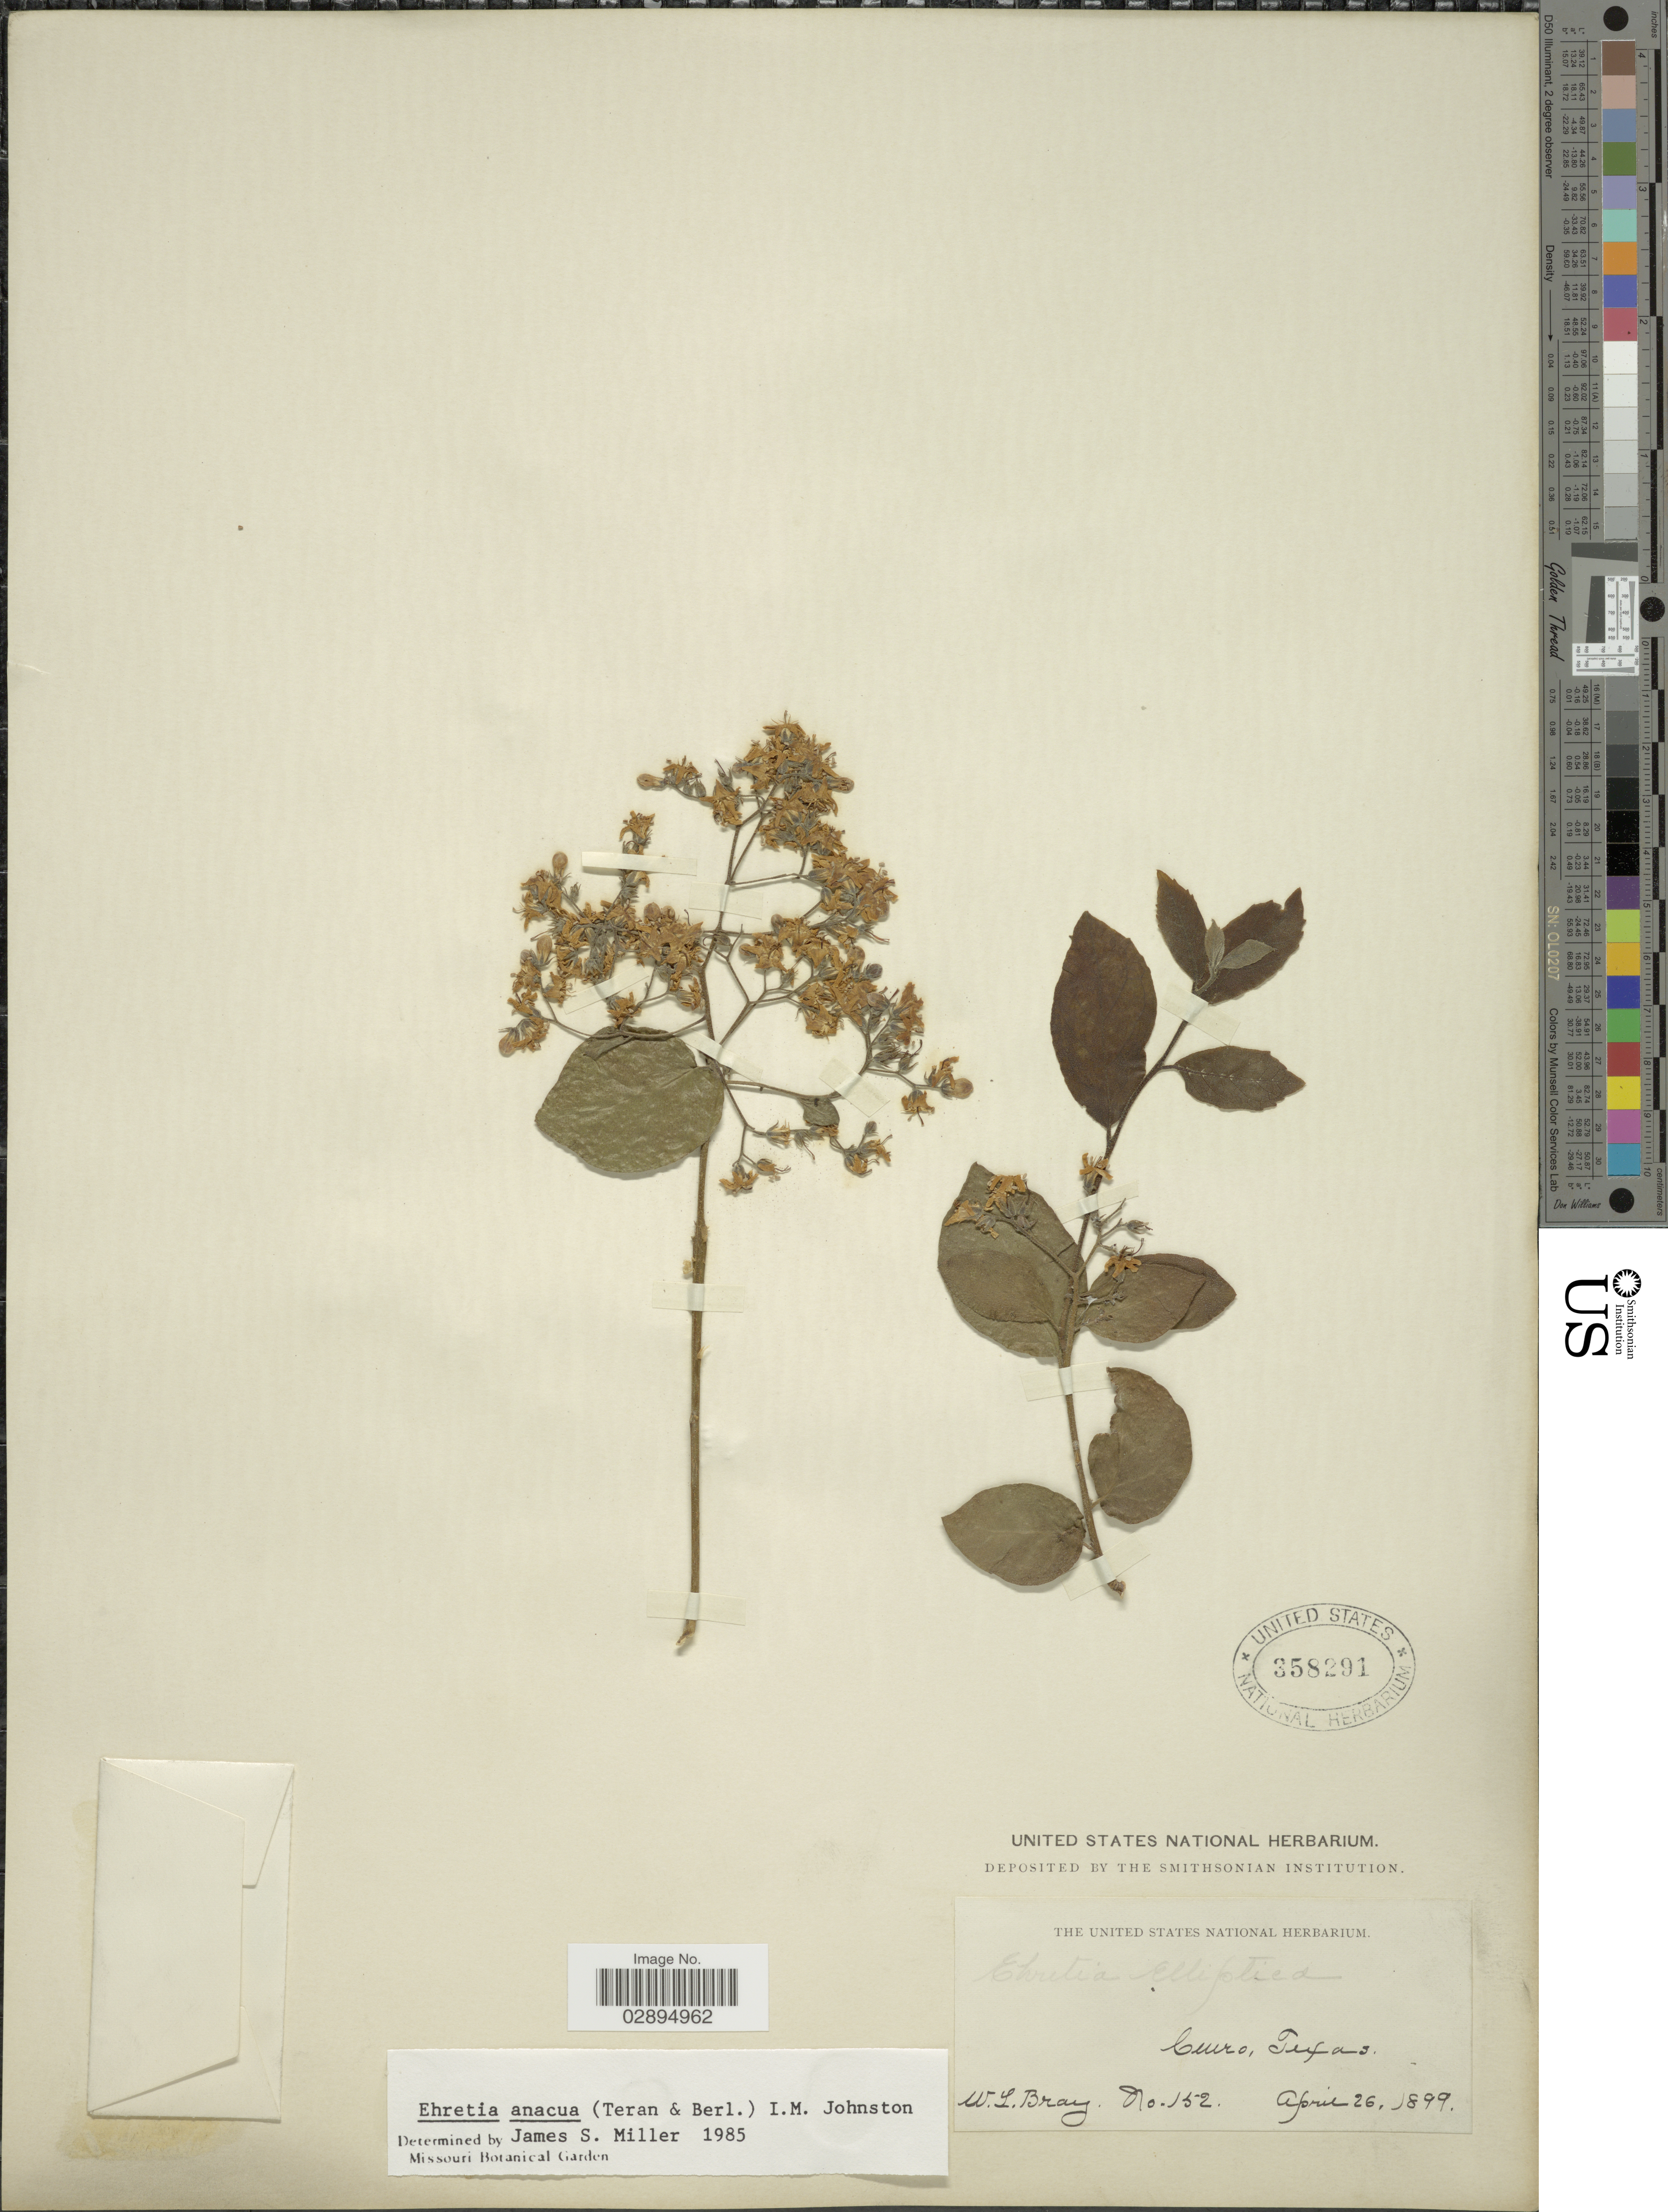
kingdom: Plantae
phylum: Tracheophyta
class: Magnoliopsida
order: Boraginales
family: Ehretiaceae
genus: Ehretia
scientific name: Ehretia anacua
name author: (Terán & Berland.) I.M. Johnst.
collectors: W. L. Bray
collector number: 152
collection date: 1899-04-26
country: United States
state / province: Texas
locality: Cuero.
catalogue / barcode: US 358291